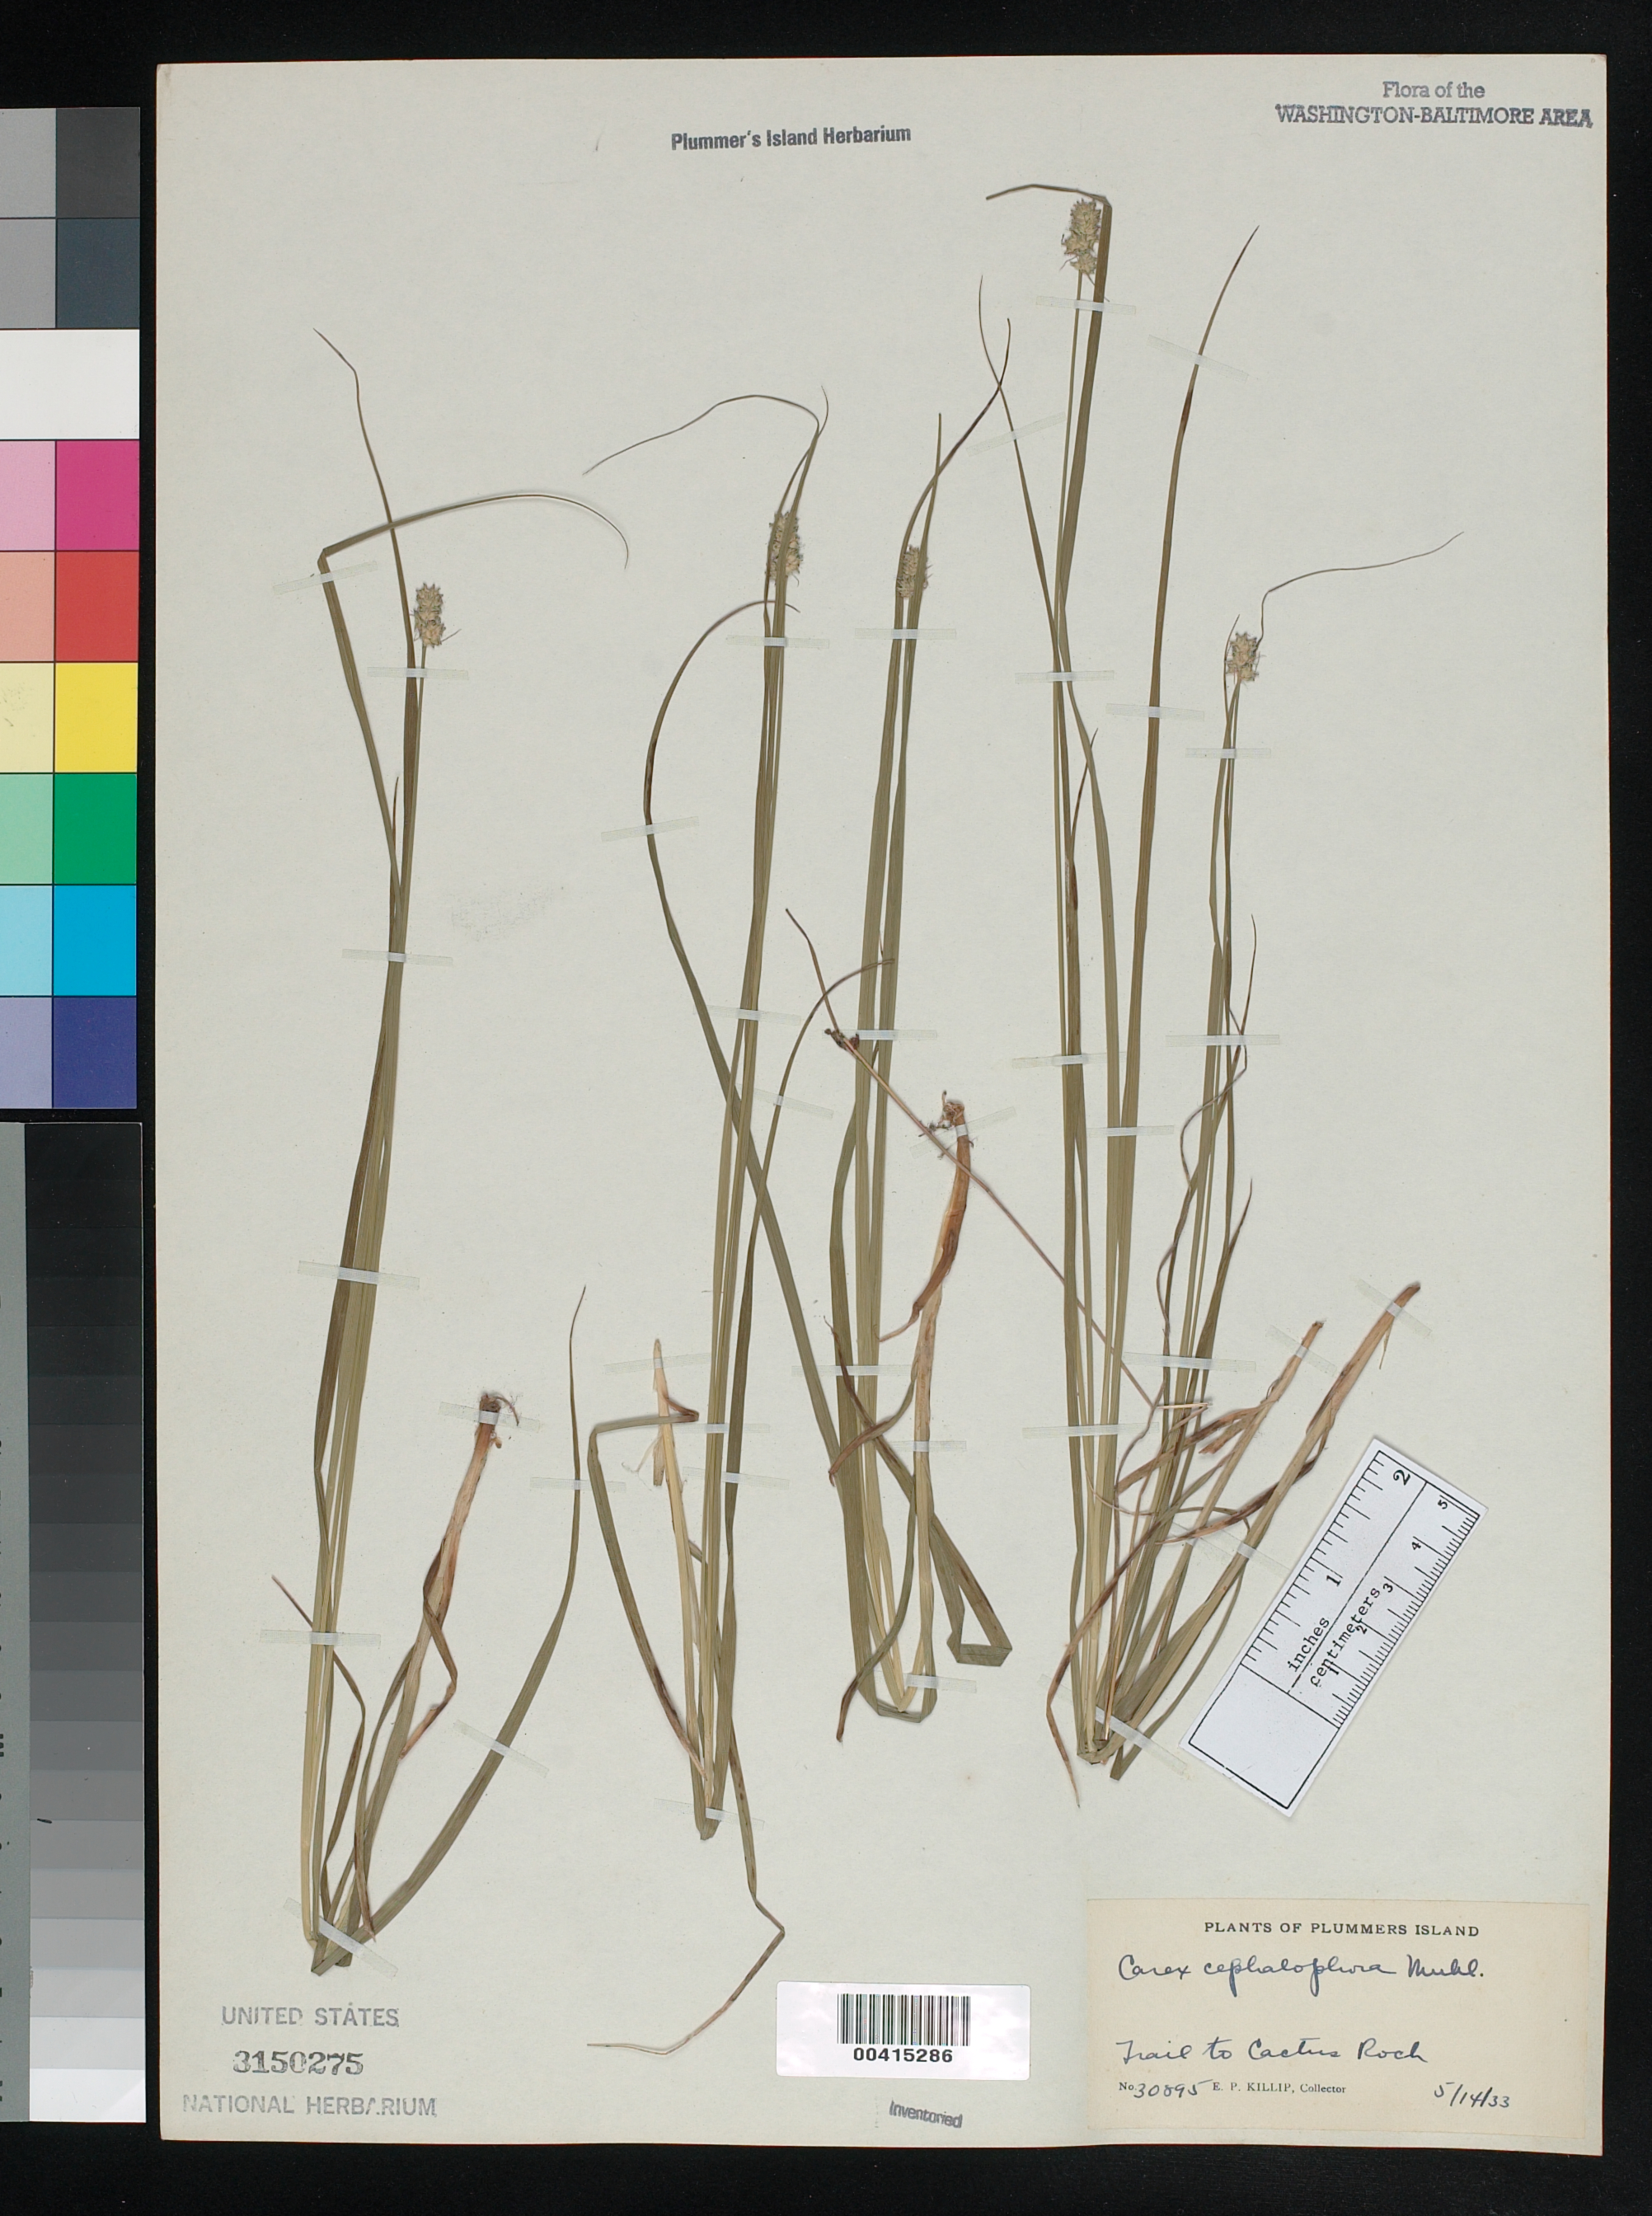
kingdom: Plantae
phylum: Tracheophyta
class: Liliopsida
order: Poales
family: Cyperaceae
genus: Carex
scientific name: Carex cephalophora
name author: Muhl. ex Willd.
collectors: E. P. Killip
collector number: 30895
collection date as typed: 14 May 1933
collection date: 1933-05-14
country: United States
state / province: Maryland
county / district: Montgomery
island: Plummers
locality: Plummer's Island; trail to Cactus Rock C. & O. Canal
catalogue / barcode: US 3150275